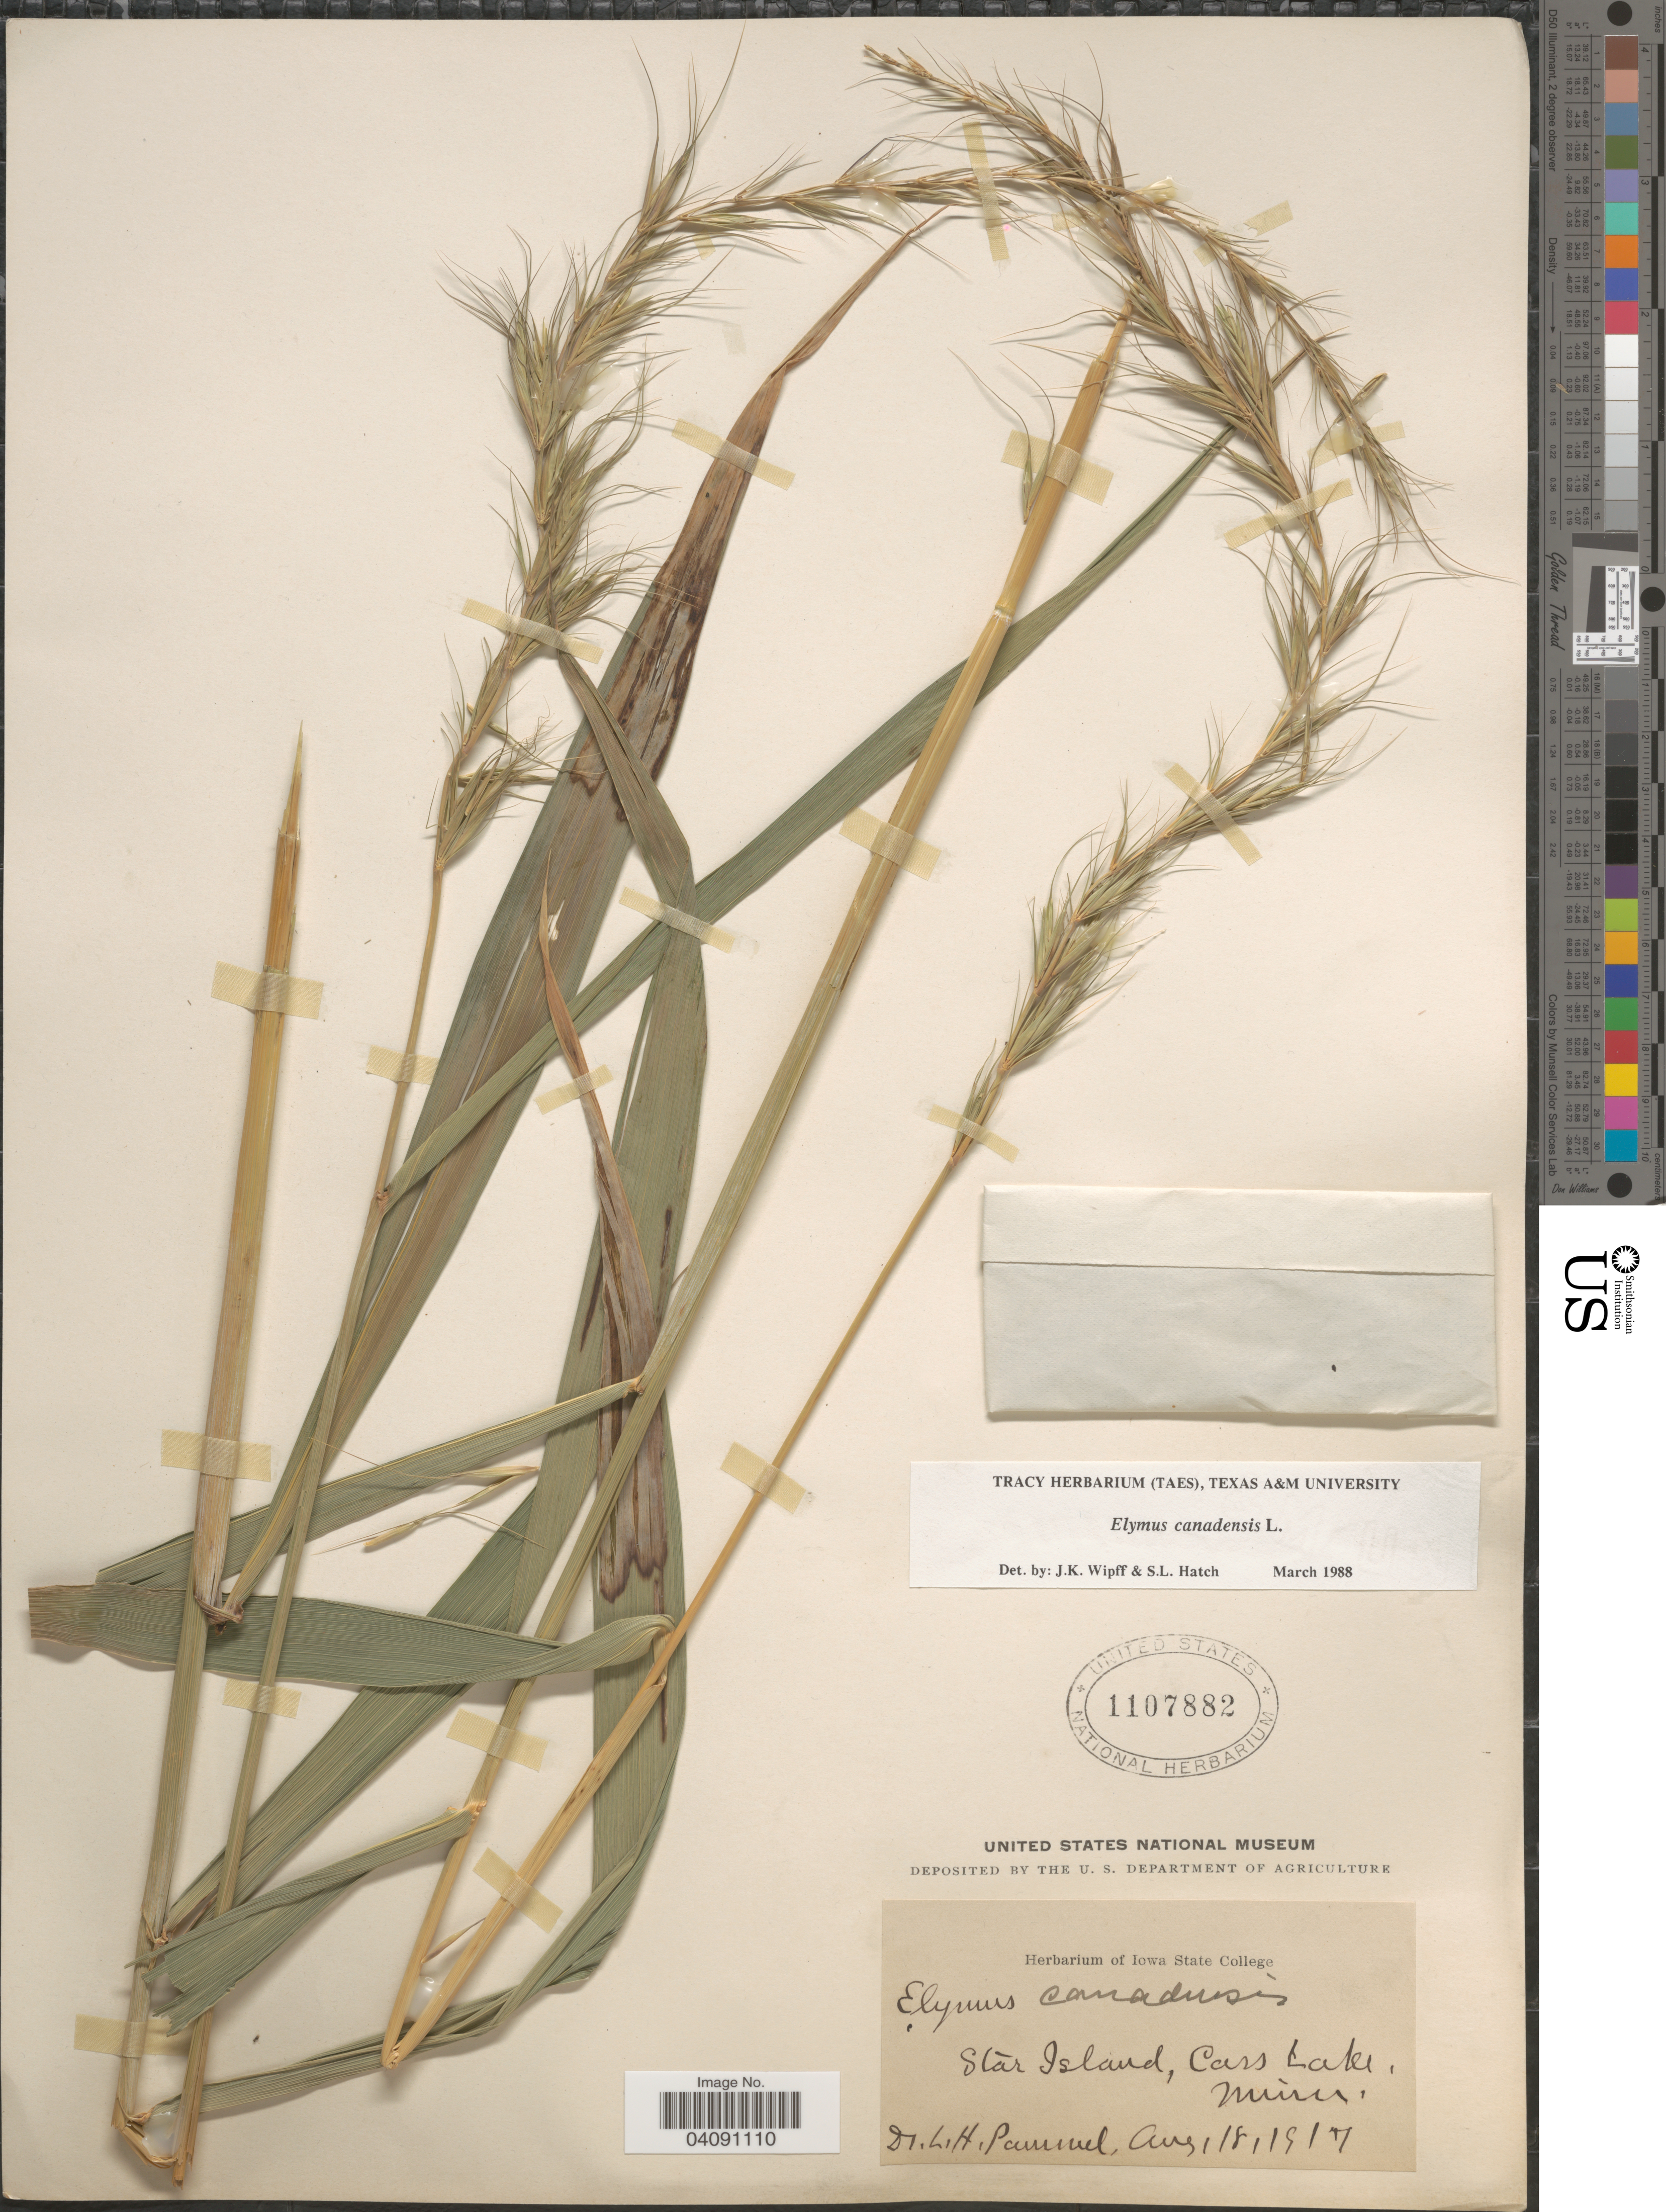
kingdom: Plantae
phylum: Tracheophyta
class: Liliopsida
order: Poales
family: Poaceae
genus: Elymus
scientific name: Elymus canadensis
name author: L.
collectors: L. Pammel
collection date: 1917-08-18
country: United States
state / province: Minnesota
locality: Star Island, Cass Lake.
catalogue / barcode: US 1107882